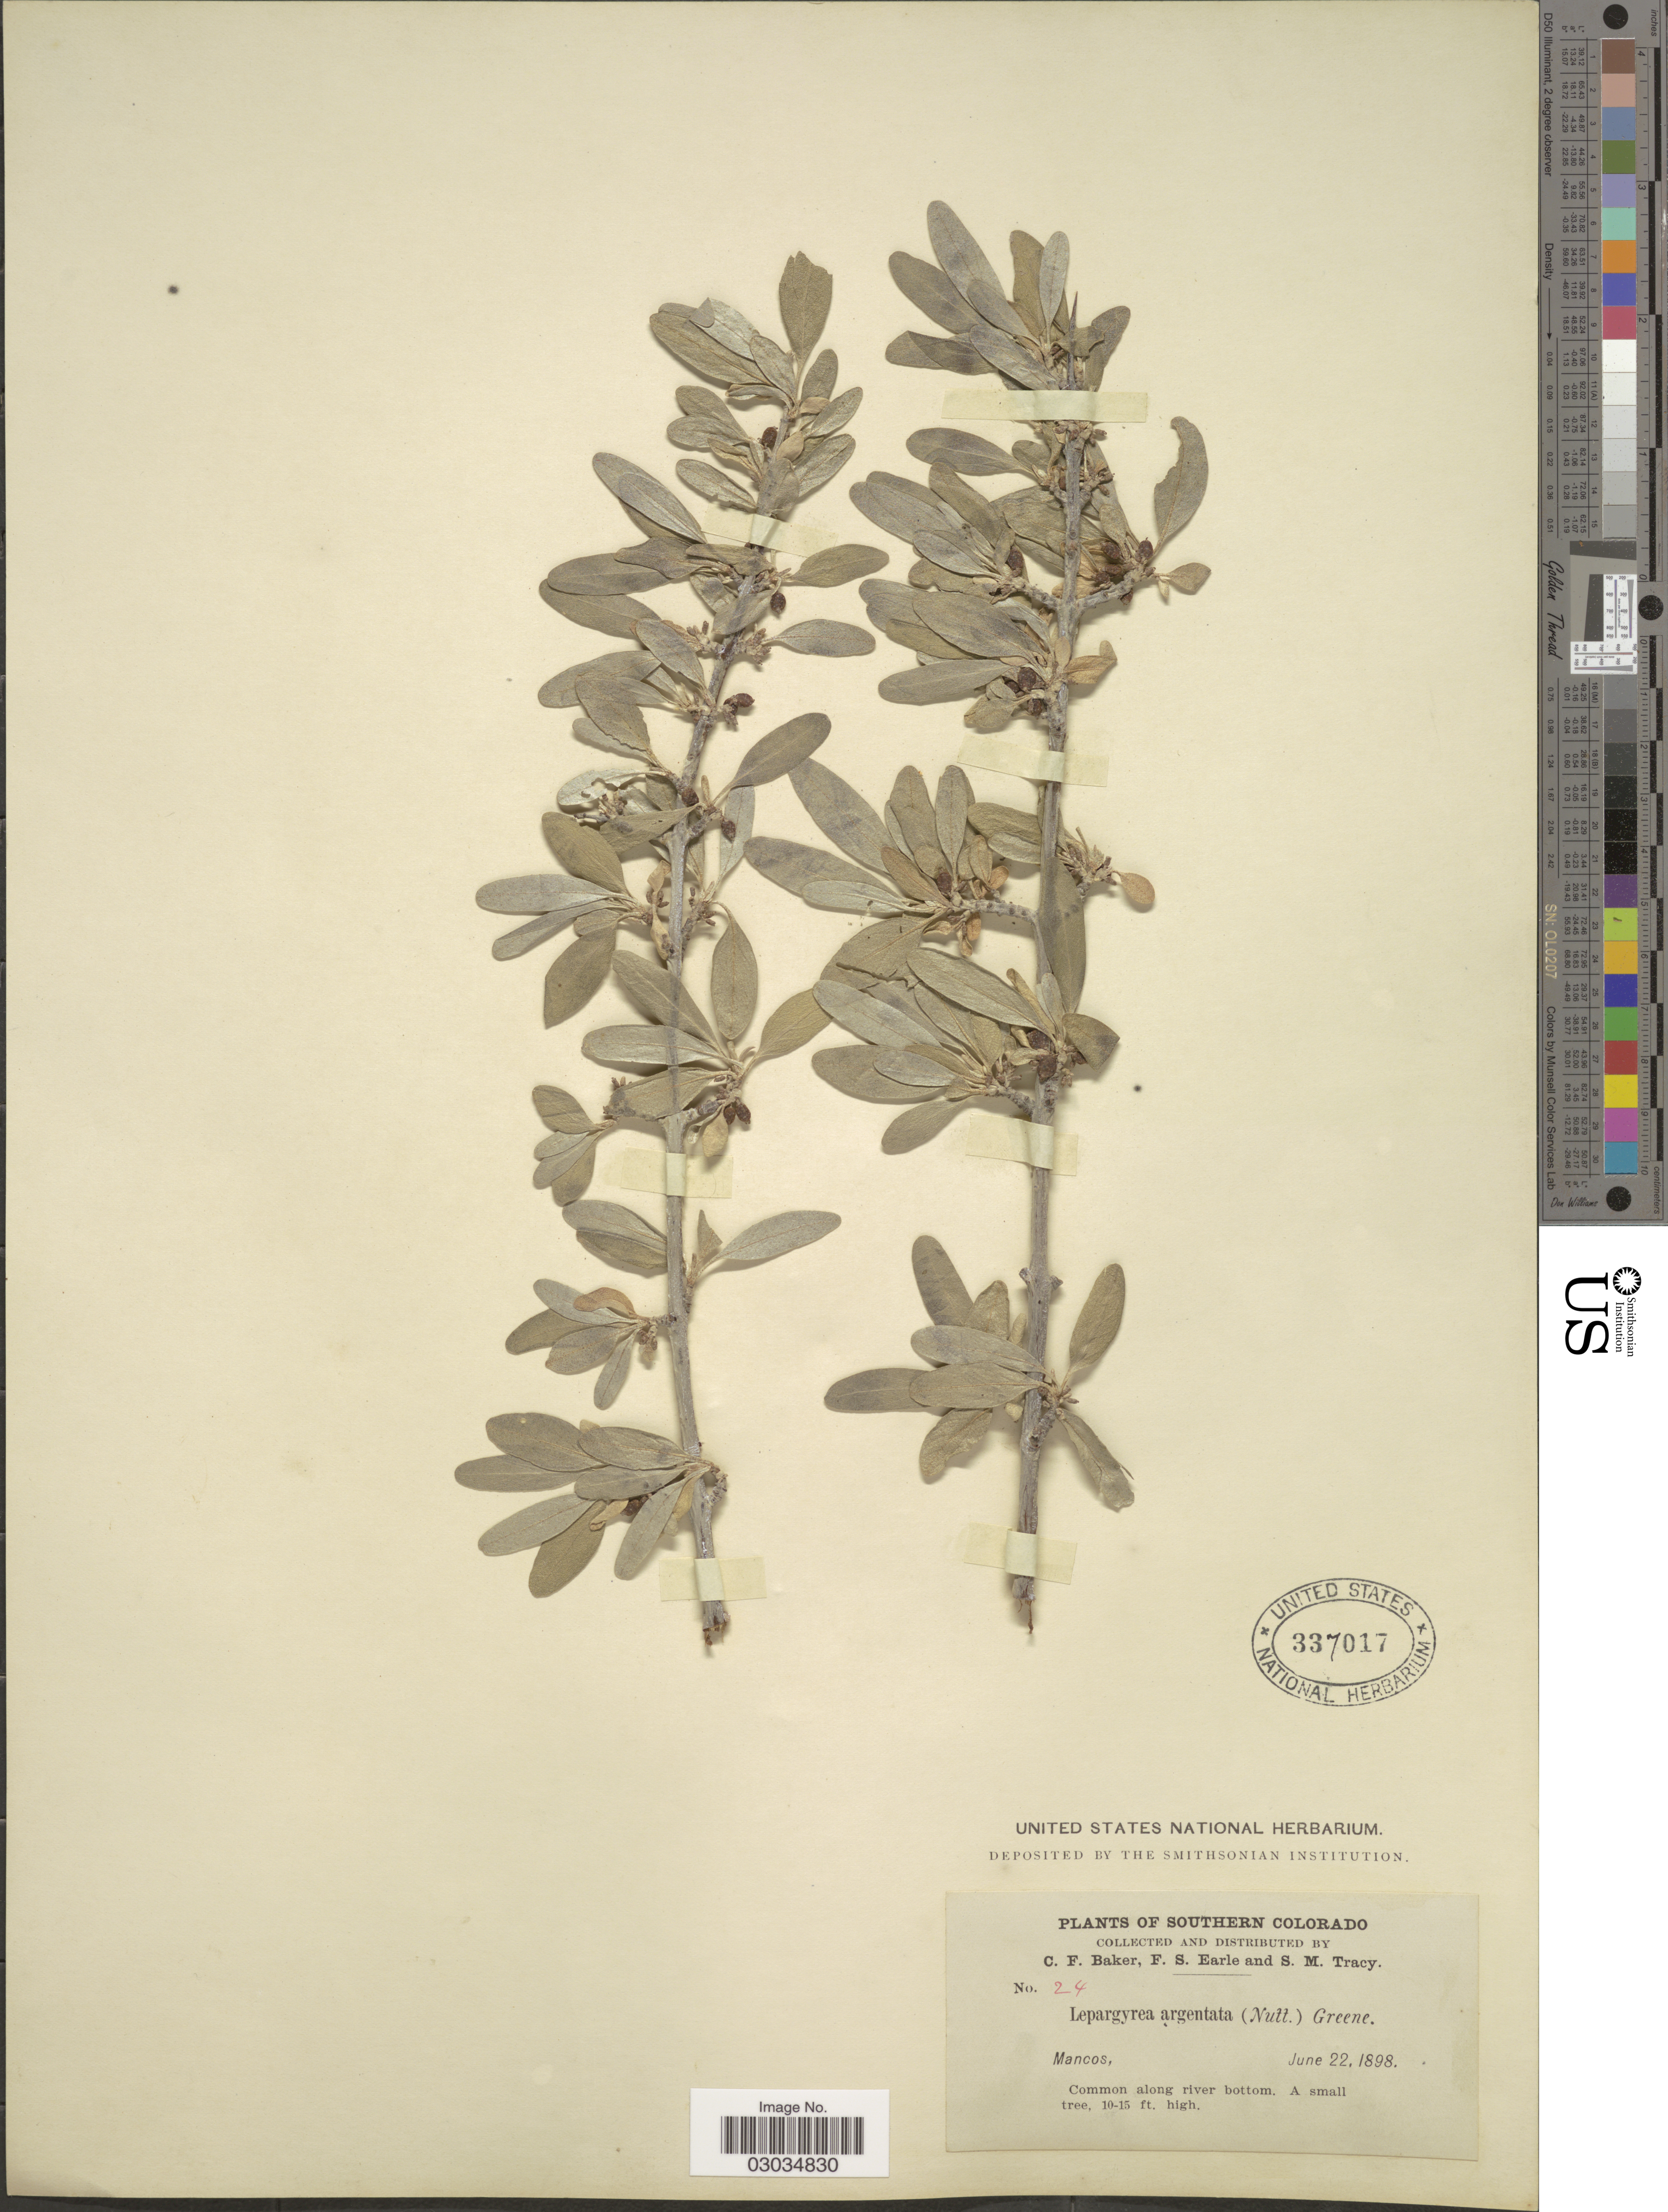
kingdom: Plantae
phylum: Tracheophyta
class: Magnoliopsida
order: Rosales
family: Elaeagnaceae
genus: Shepherdia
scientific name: Shepherdia argentea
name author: (Pursh) Nutt.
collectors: C. F. Baker, F. S. Earle & S. M. Tracy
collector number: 24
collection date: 1898-06-22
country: United States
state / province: Colorado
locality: Southern Colorado, Mancos.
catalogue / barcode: US 337017